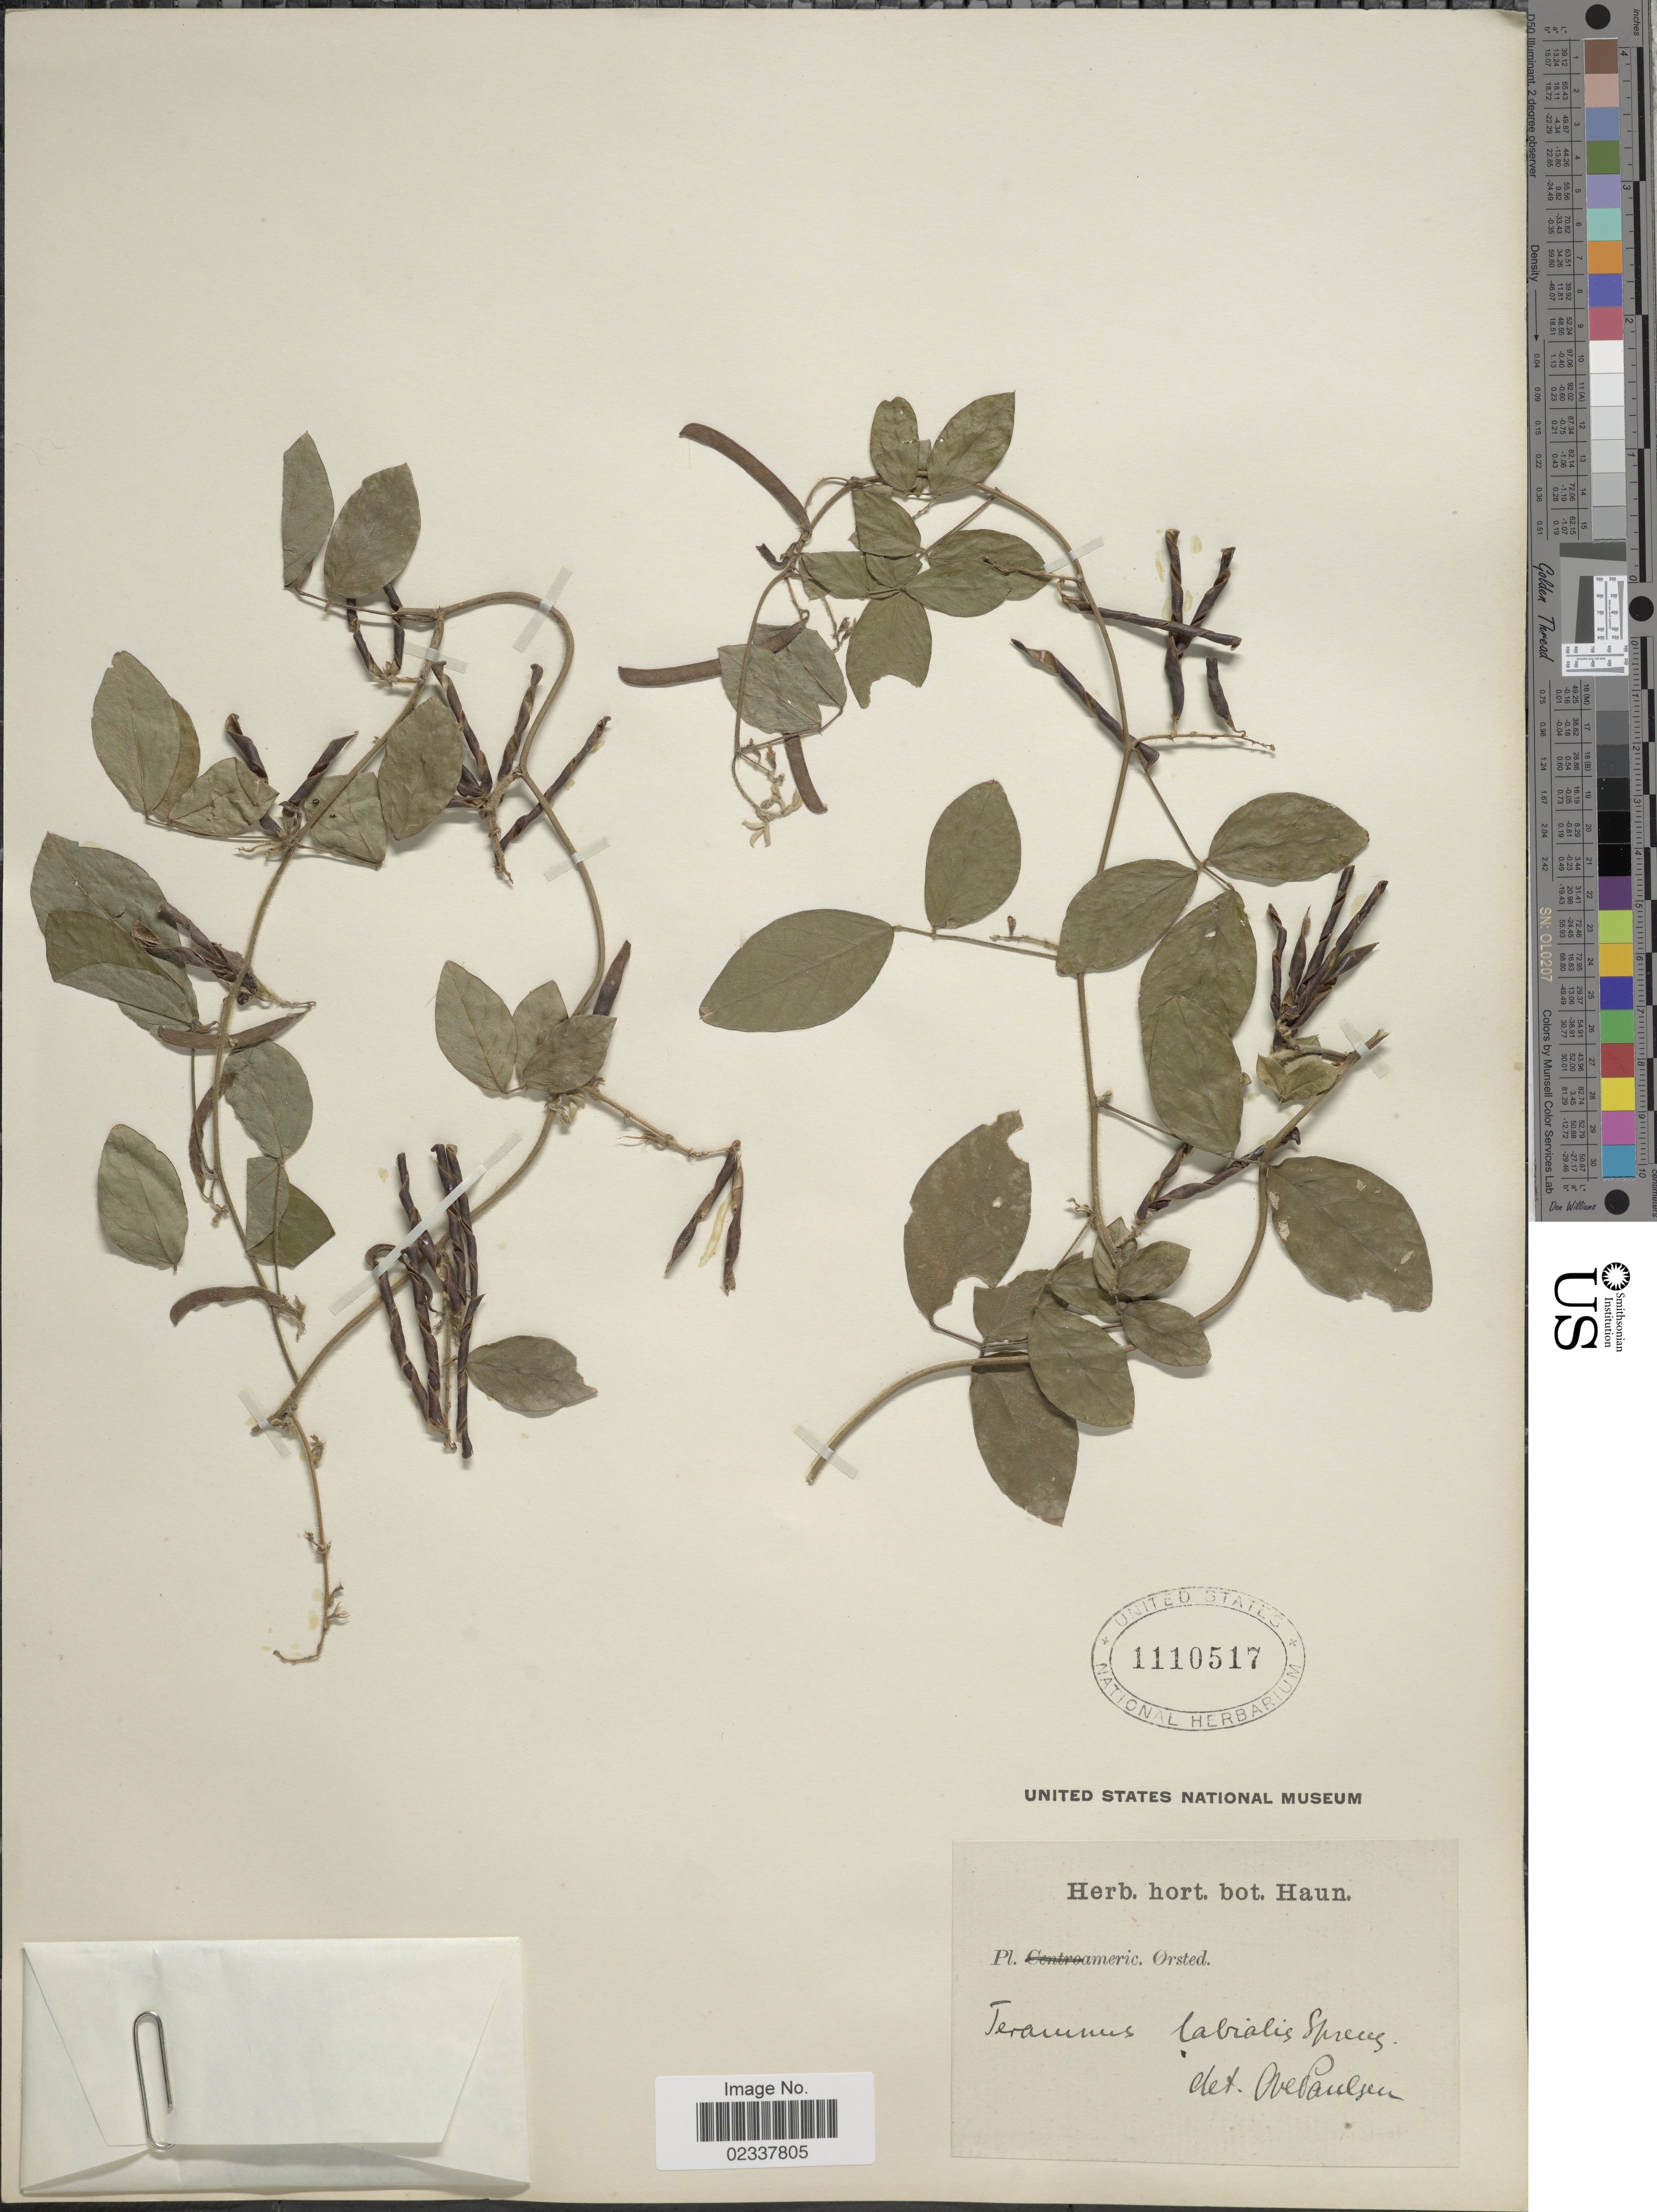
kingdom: Plantae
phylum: Tracheophyta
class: Magnoliopsida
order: Fabales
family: Fabaceae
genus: Teramnus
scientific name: Teramnus labialis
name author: (L. f.) Spreng.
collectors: Ørsted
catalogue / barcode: US 1110517